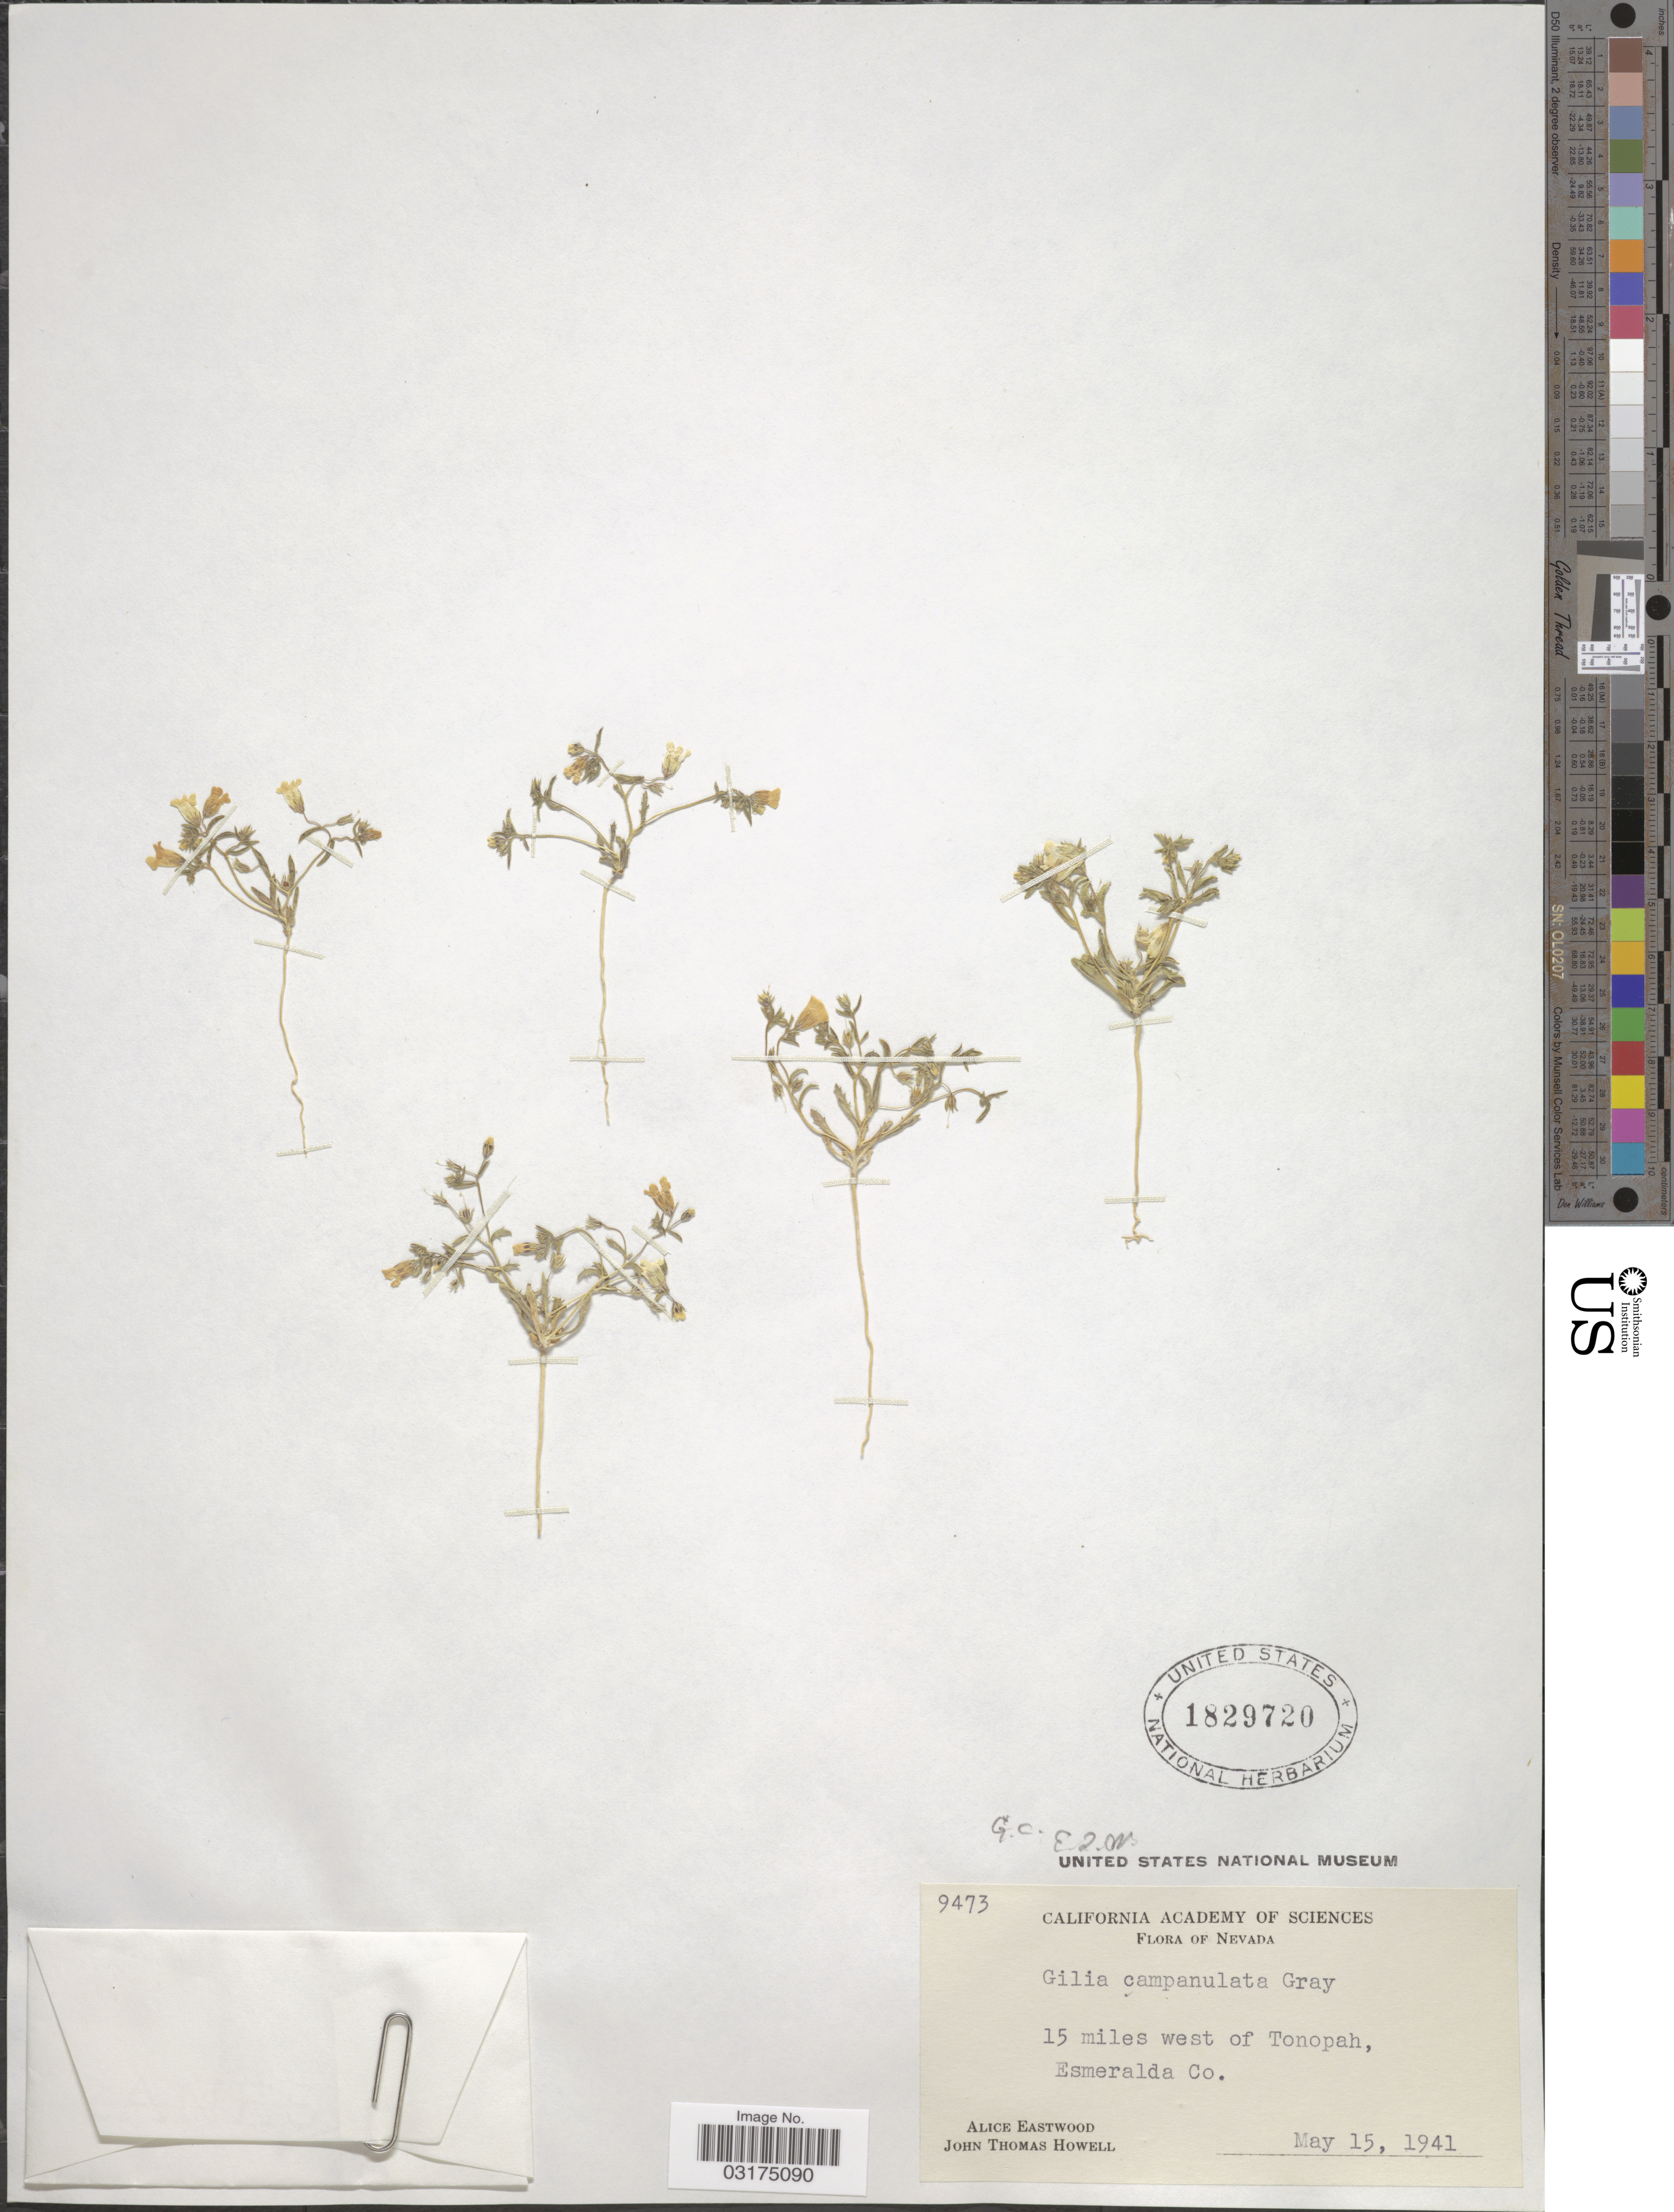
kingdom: Plantae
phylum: Tracheophyta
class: Magnoliopsida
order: Ericales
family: Polemoniaceae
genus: Linanthus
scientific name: Linanthus campanulatus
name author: (A. Gray) J.M. Porter & L.A. Johnson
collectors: A. Eastwood & J. T. Howell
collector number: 9473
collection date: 1941-05-15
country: United States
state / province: Nevada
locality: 15 miles west of Tonopah, Esmeralda Co.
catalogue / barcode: US 1829720